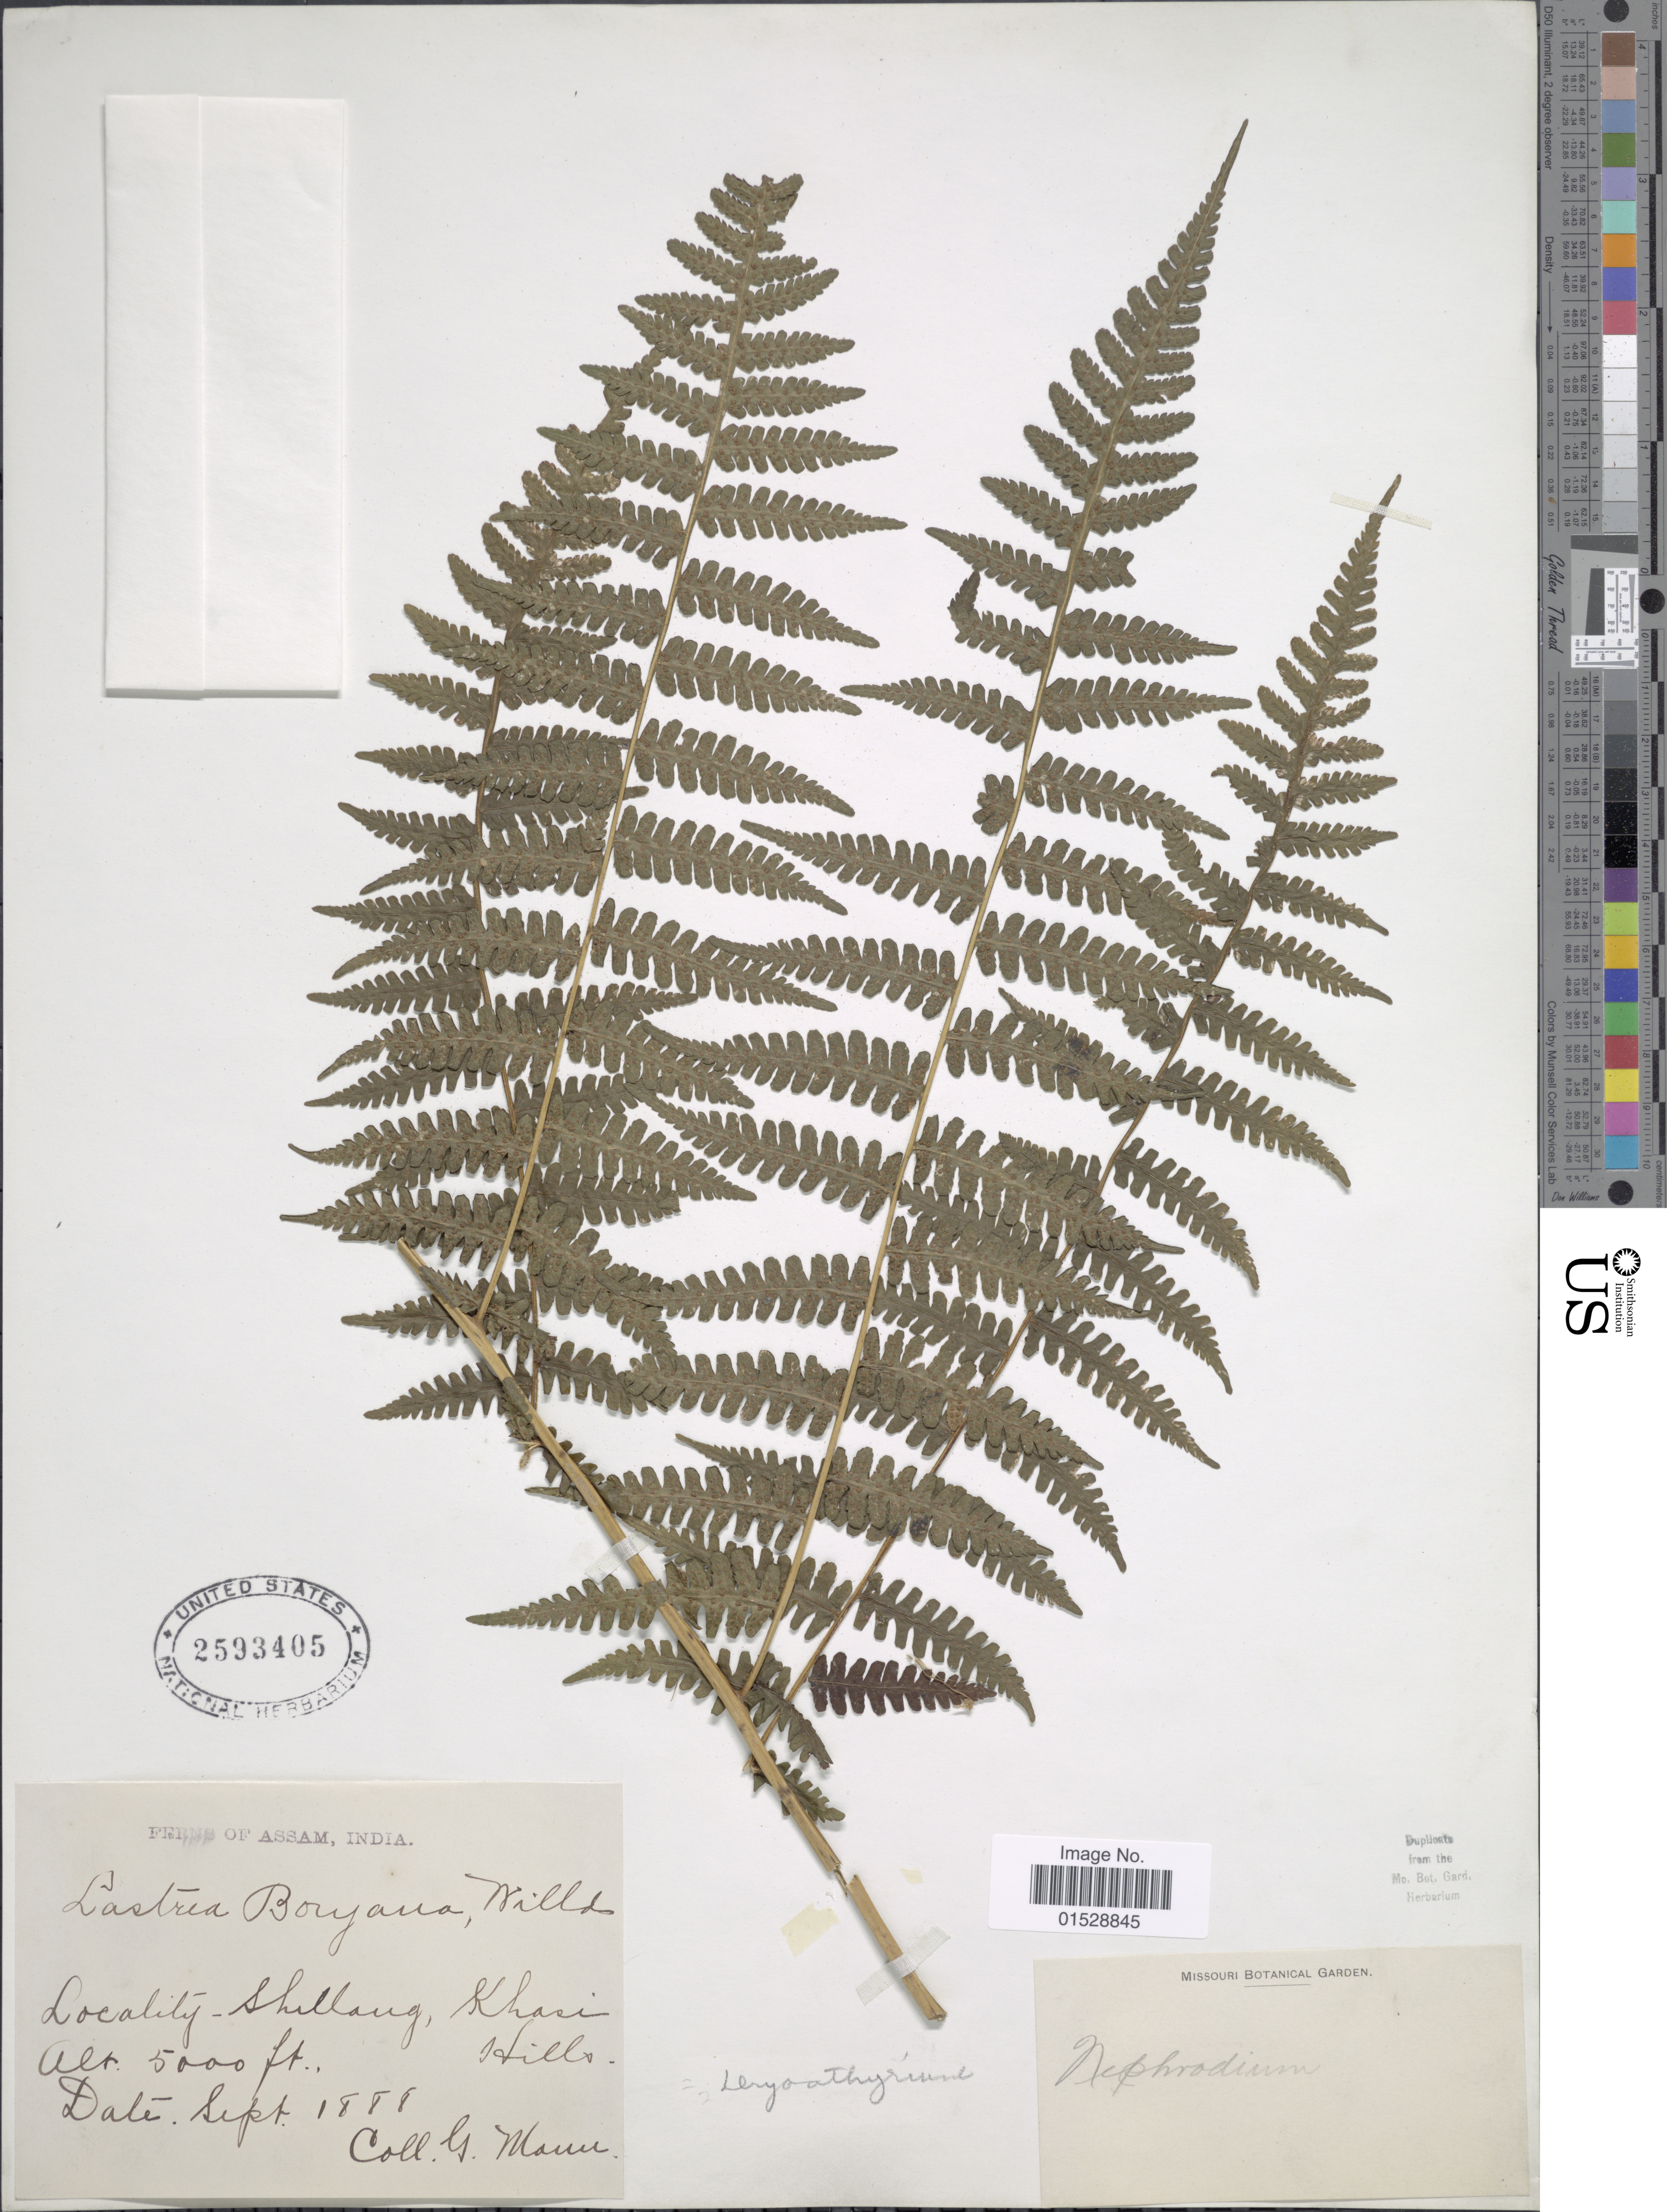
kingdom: Plantae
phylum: Tracheophyta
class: Polypodiopsida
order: Polypodiales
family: Athyriaceae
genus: Deparia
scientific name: Deparia boryana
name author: (Willd.) M. Kato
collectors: G. Mann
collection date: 1888-09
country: India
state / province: Meghalaya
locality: Shillong, Khasi Hills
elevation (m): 1524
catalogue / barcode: US 2593405